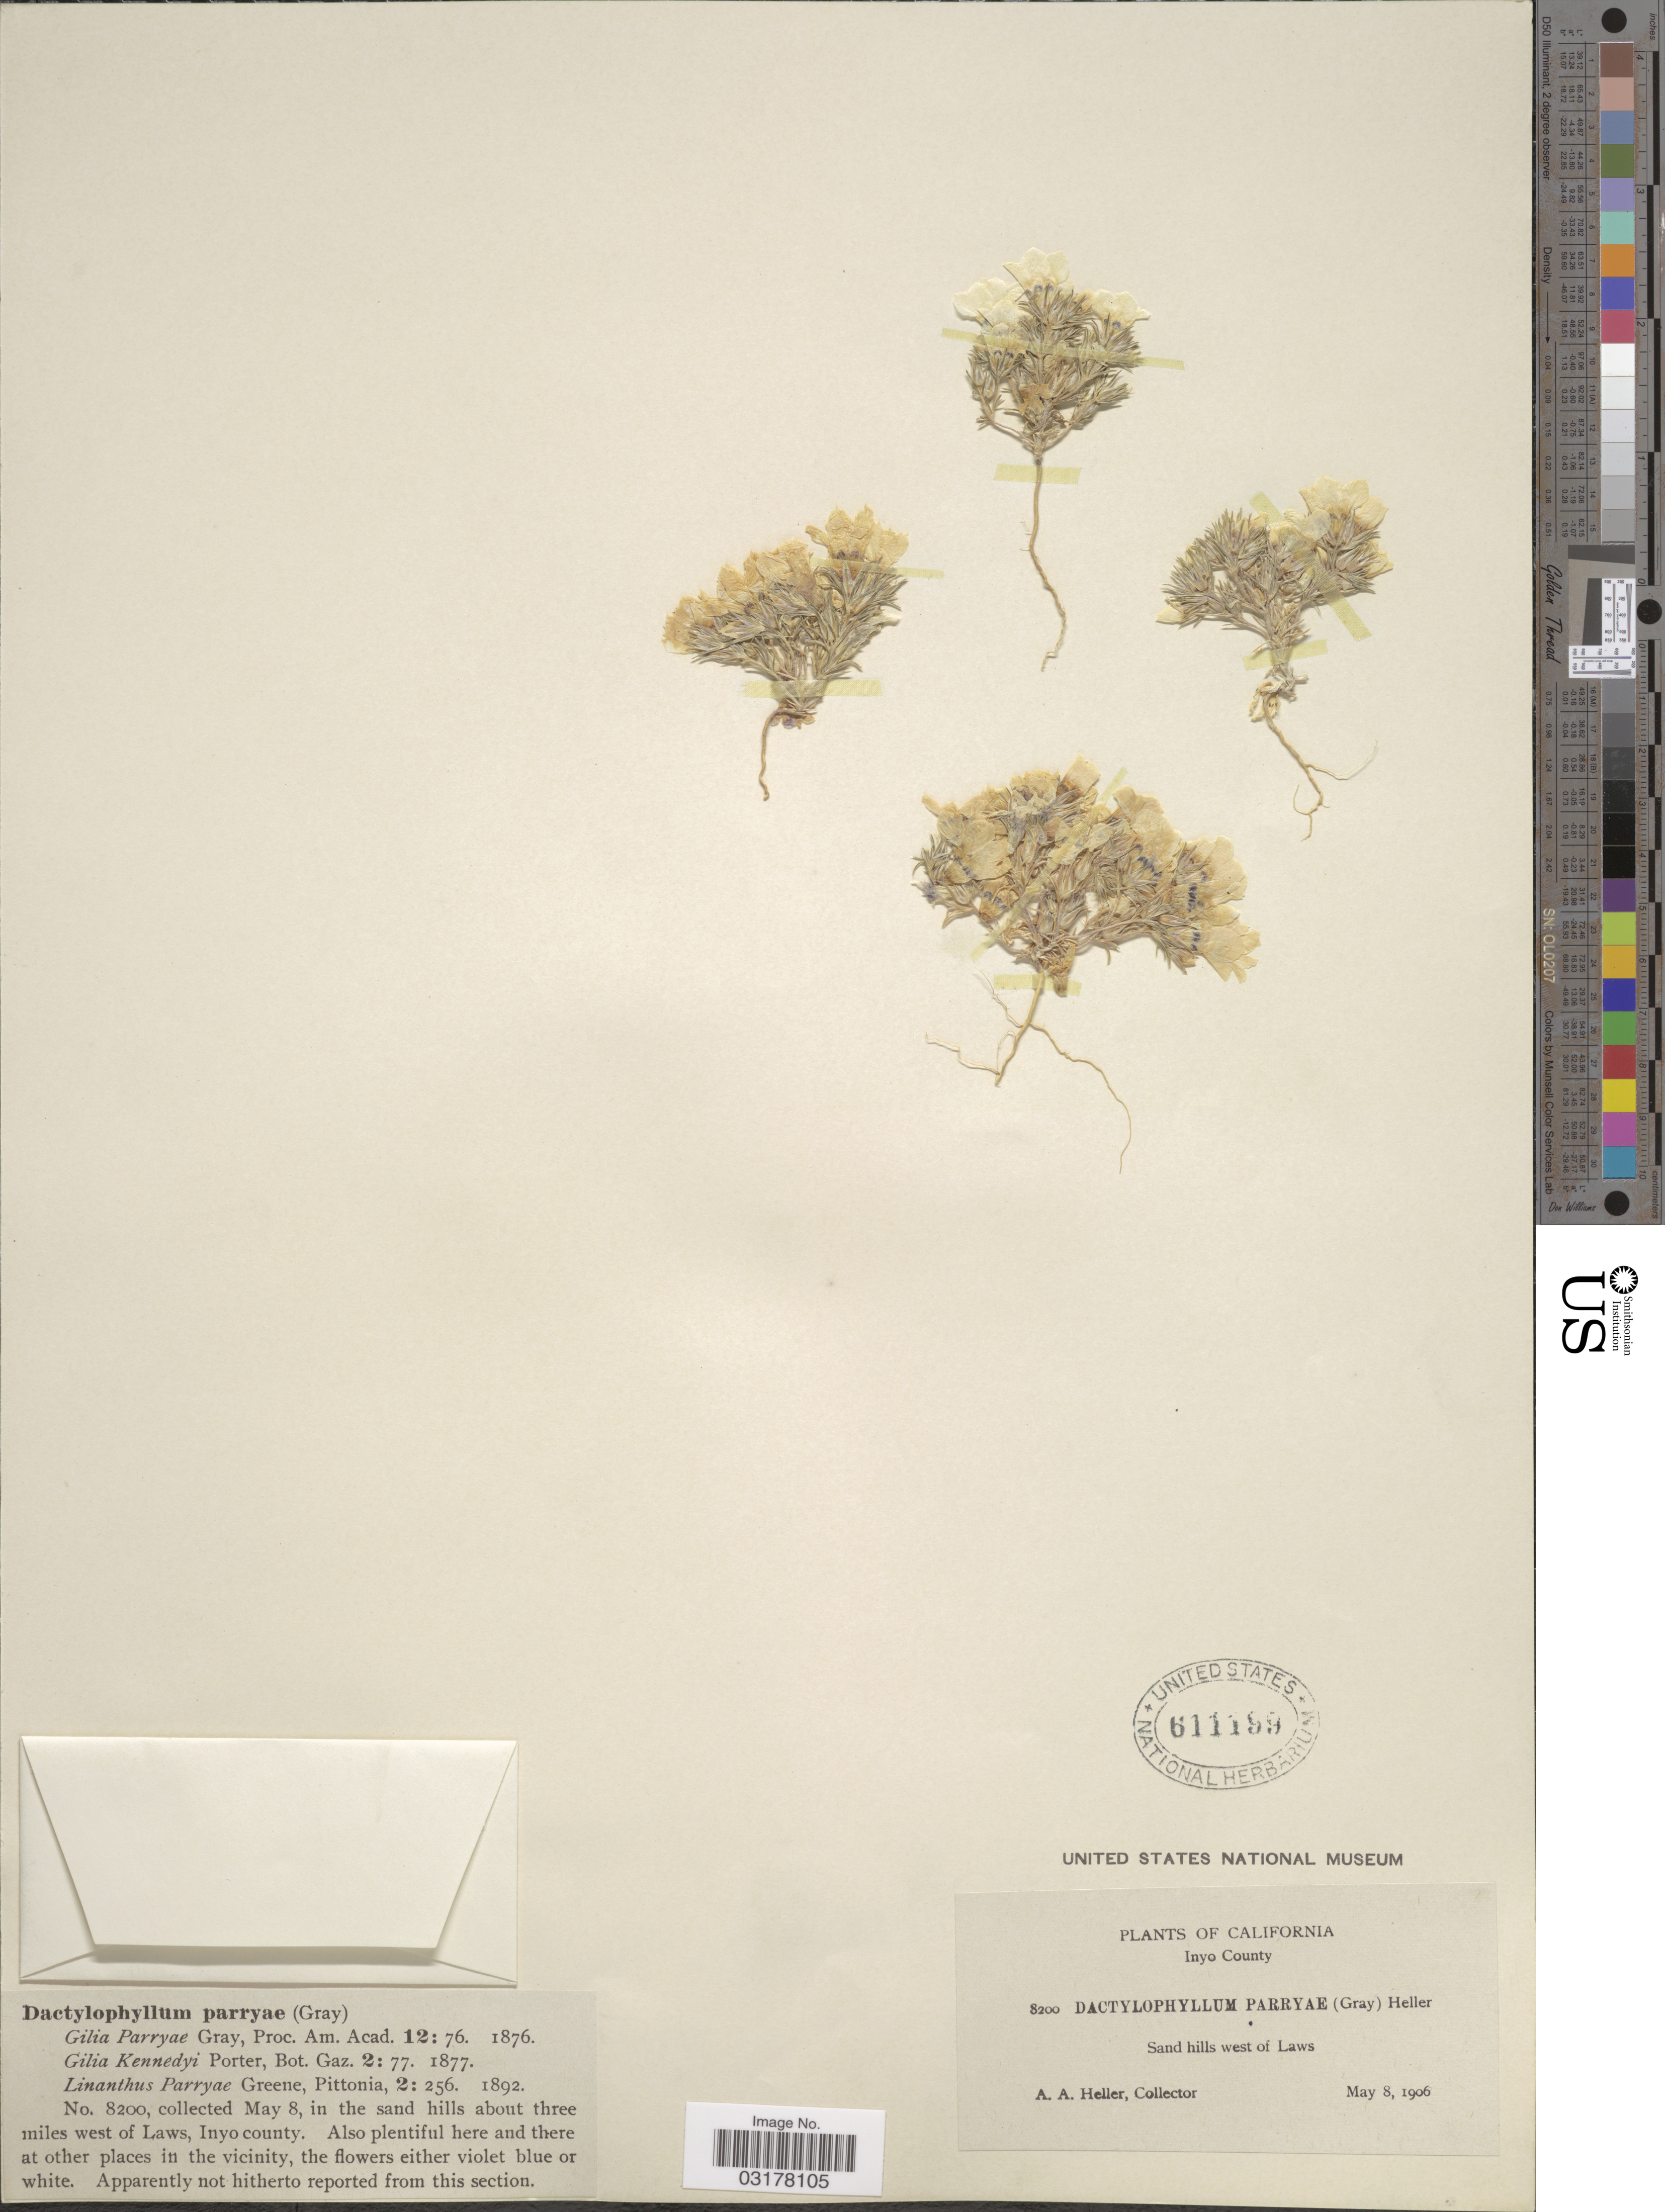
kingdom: Plantae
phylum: Tracheophyta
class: Magnoliopsida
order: Ericales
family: Polemoniaceae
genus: Linanthus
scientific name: Linanthus parryae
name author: (A. Gray) Greene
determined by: Strong, Mark T., (BOT), Smithsonian Institution - National Museum of Natural History (UNITED STATES)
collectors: A. A. Heller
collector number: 8200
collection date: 1906-05-08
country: United States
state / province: California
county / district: Inyo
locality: Inyo County. Sand hills about three miles west of Laws.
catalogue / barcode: US 611199